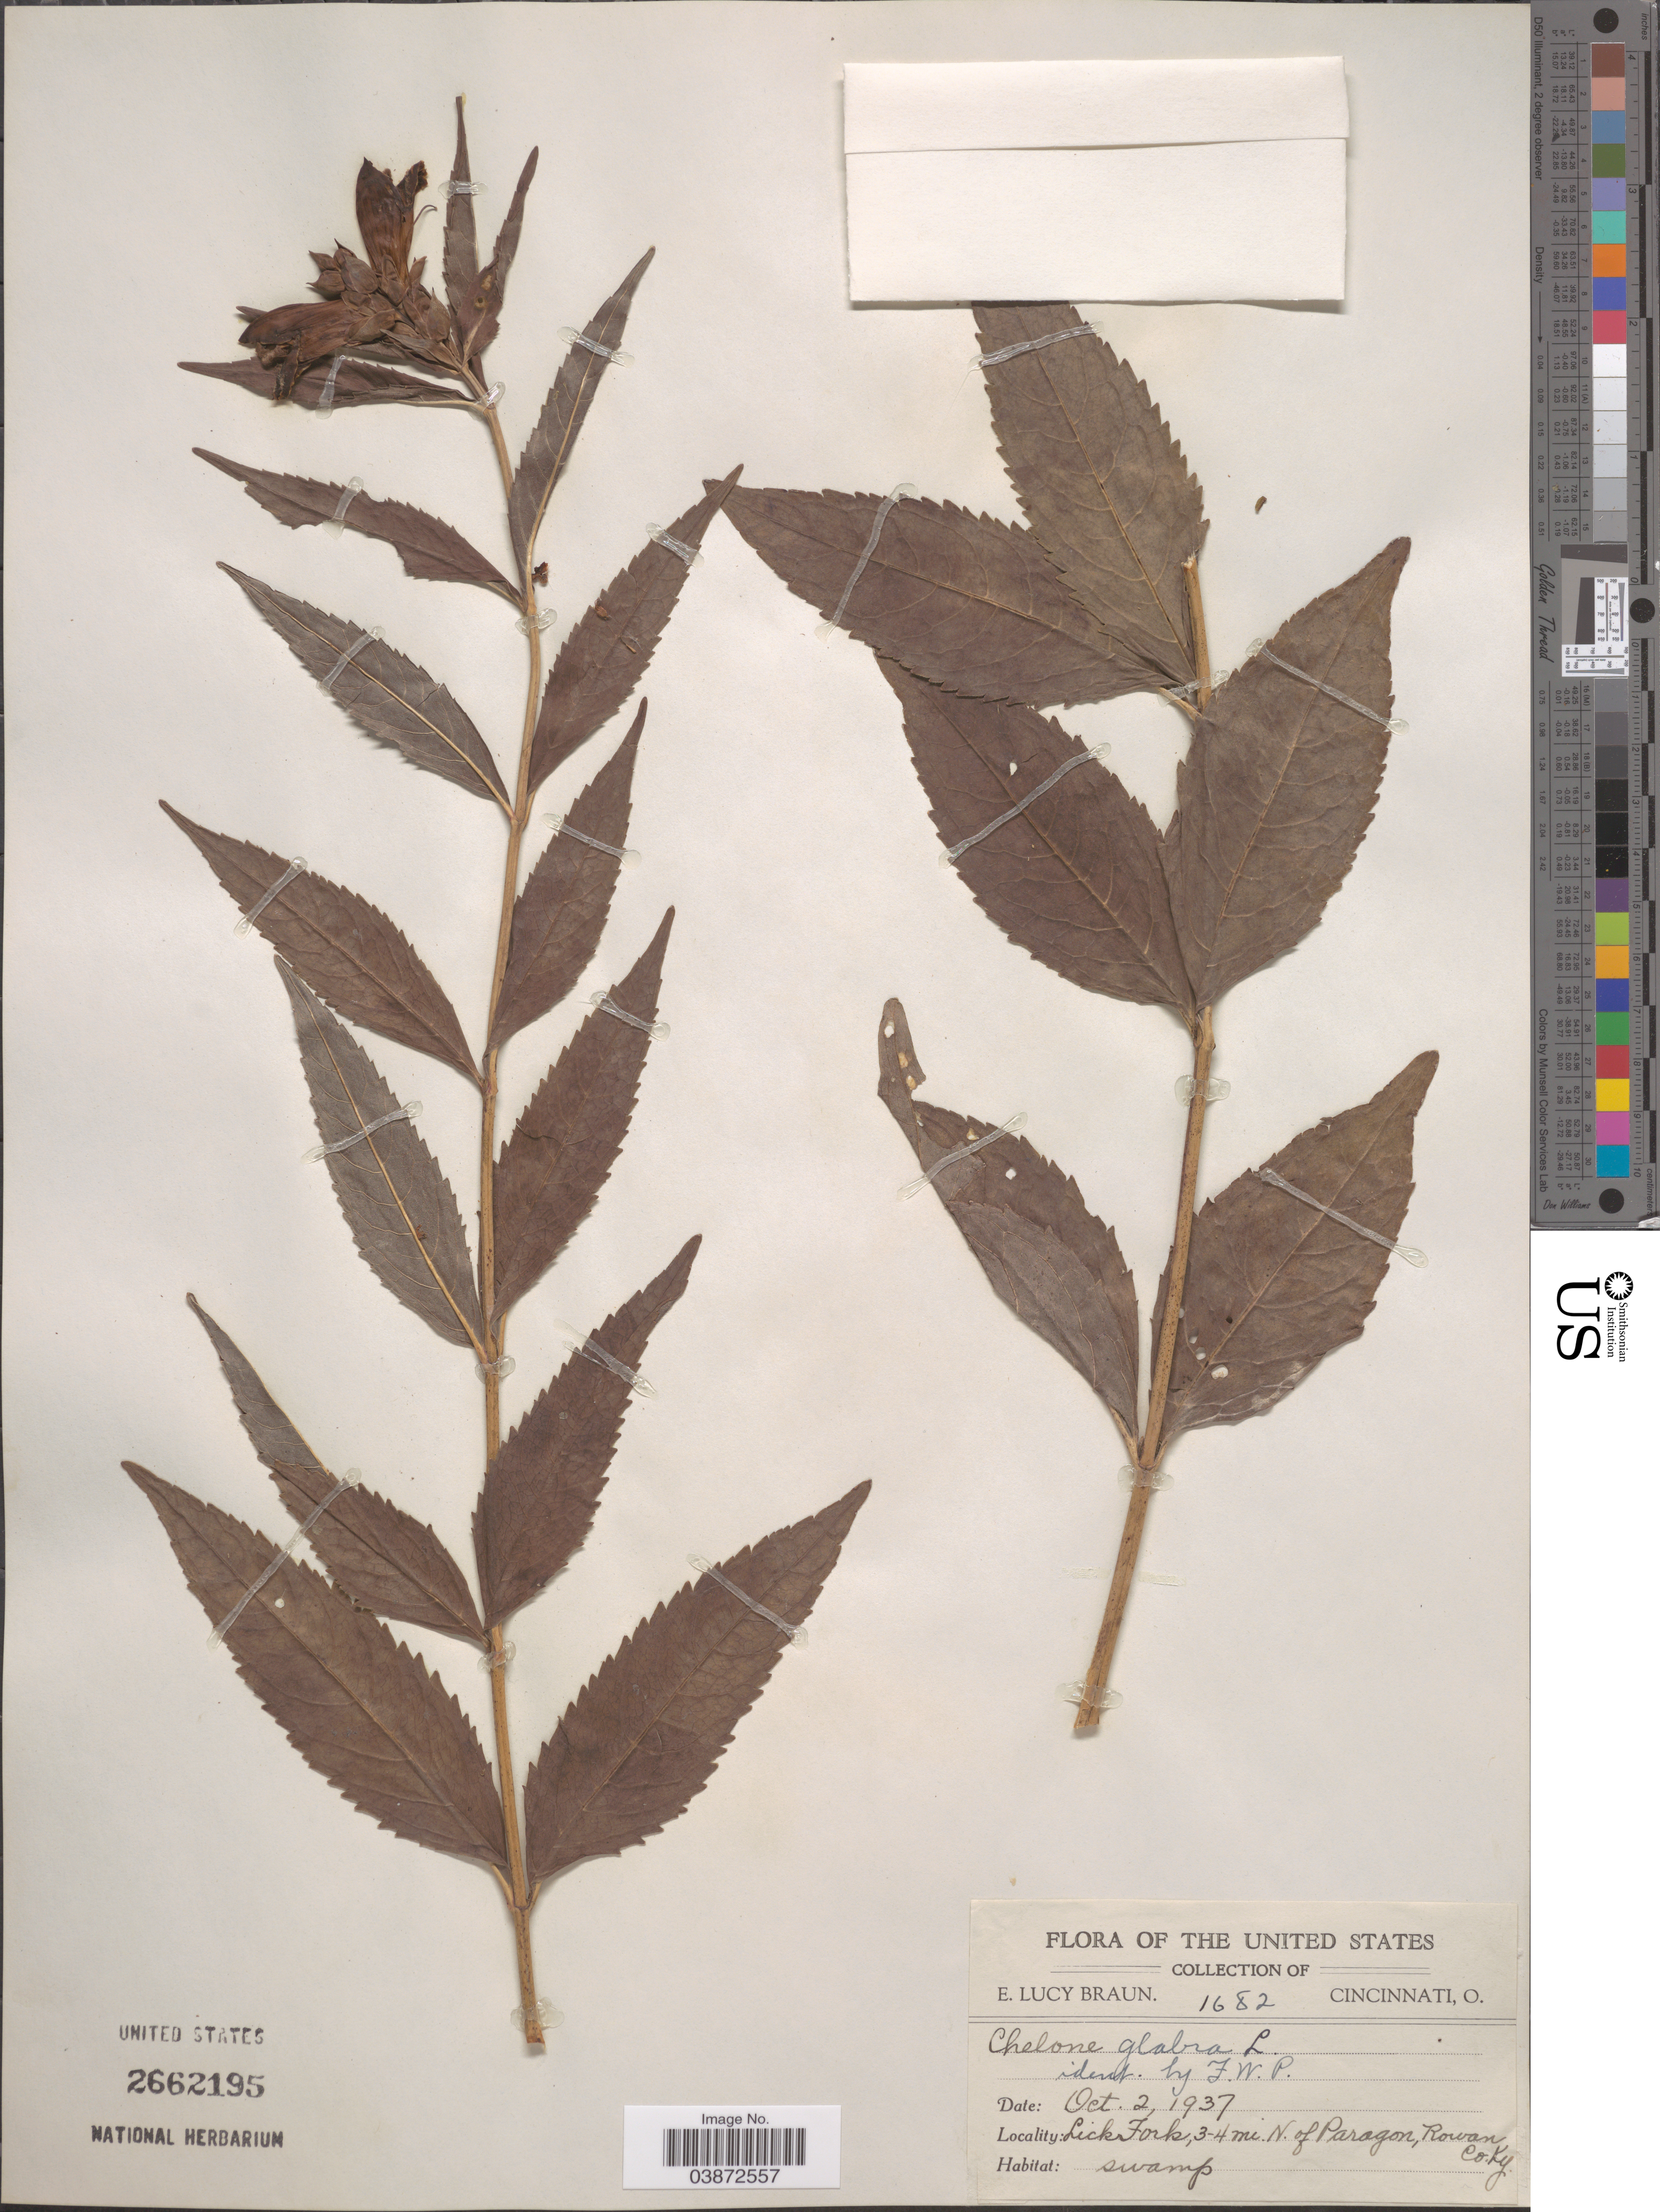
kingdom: Plantae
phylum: Tracheophyta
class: Magnoliopsida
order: Lamiales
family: Plantaginaceae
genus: Chelone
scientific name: Chelone glabra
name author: L.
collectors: E. L. Braun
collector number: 1682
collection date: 1937-10-02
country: United States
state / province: Kentucky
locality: Lick Fork, 3-4 mi. N. of Paragon, Rowan Co.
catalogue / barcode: US 2662195